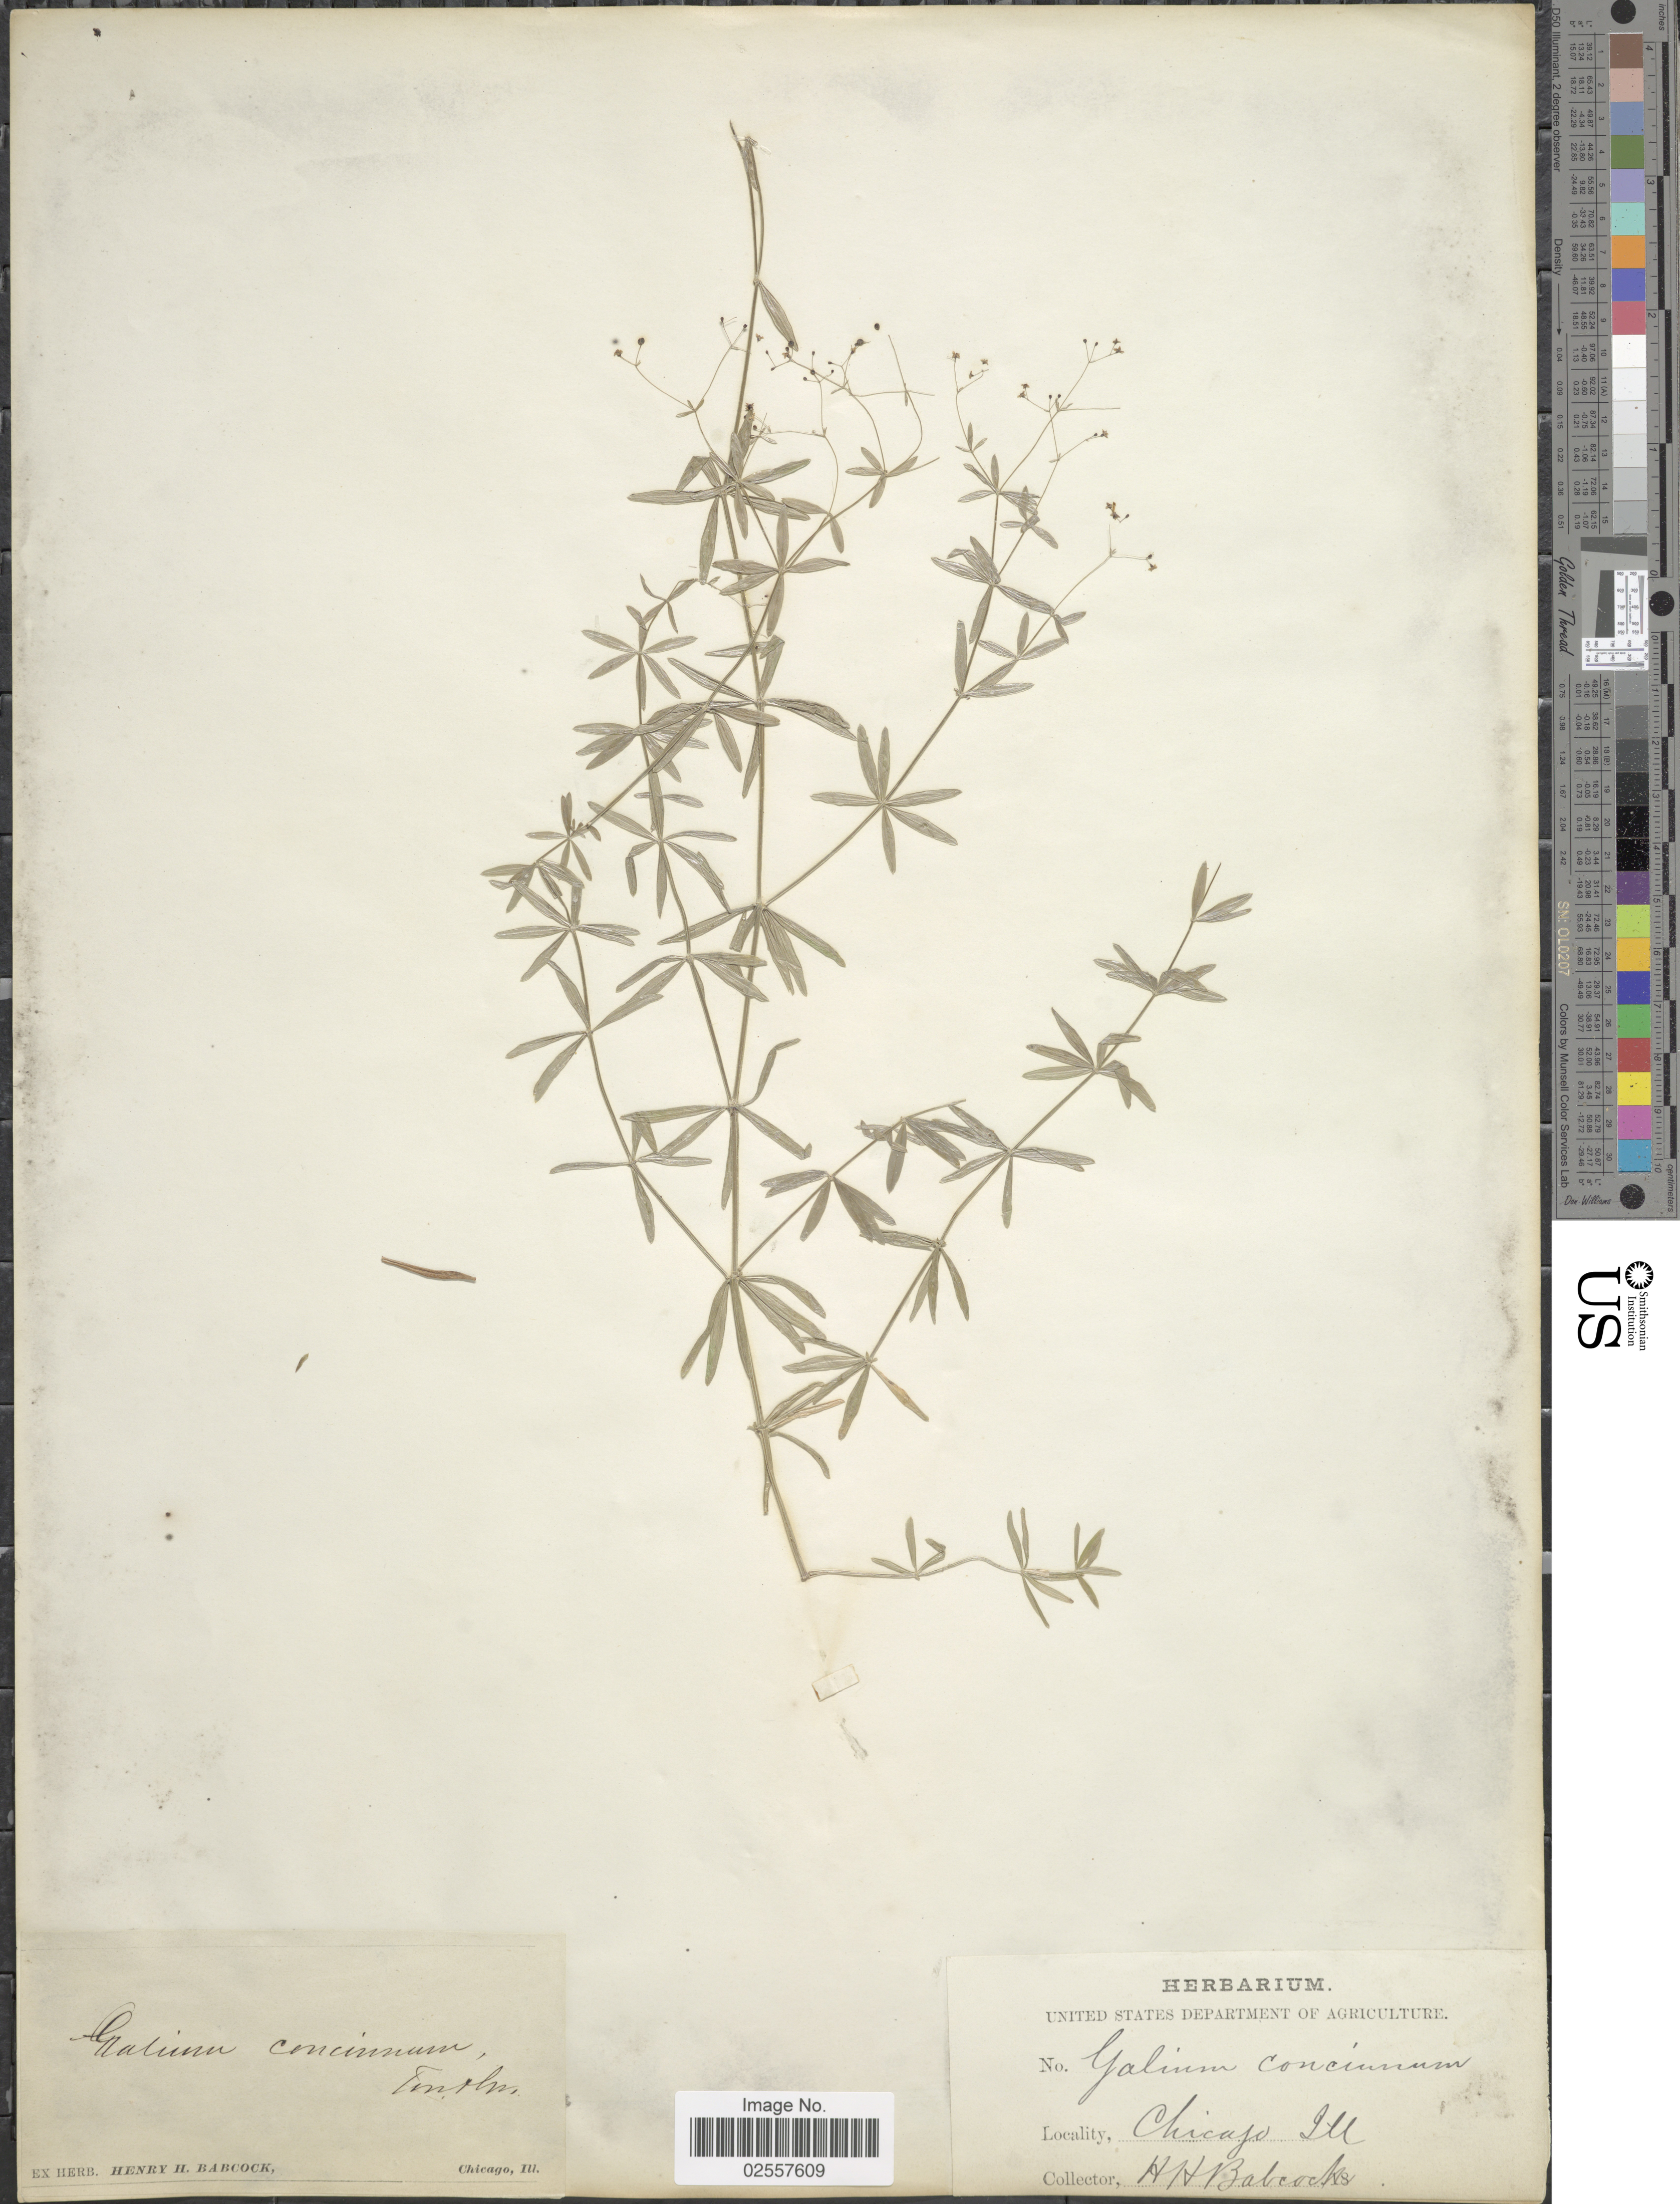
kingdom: Plantae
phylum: Tracheophyta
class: Magnoliopsida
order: Gentianales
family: Rubiaceae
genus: Galium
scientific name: Galium concinnum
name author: Torr. & A. Gray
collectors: H. Babcock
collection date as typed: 18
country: United States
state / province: Illinois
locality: Chicago